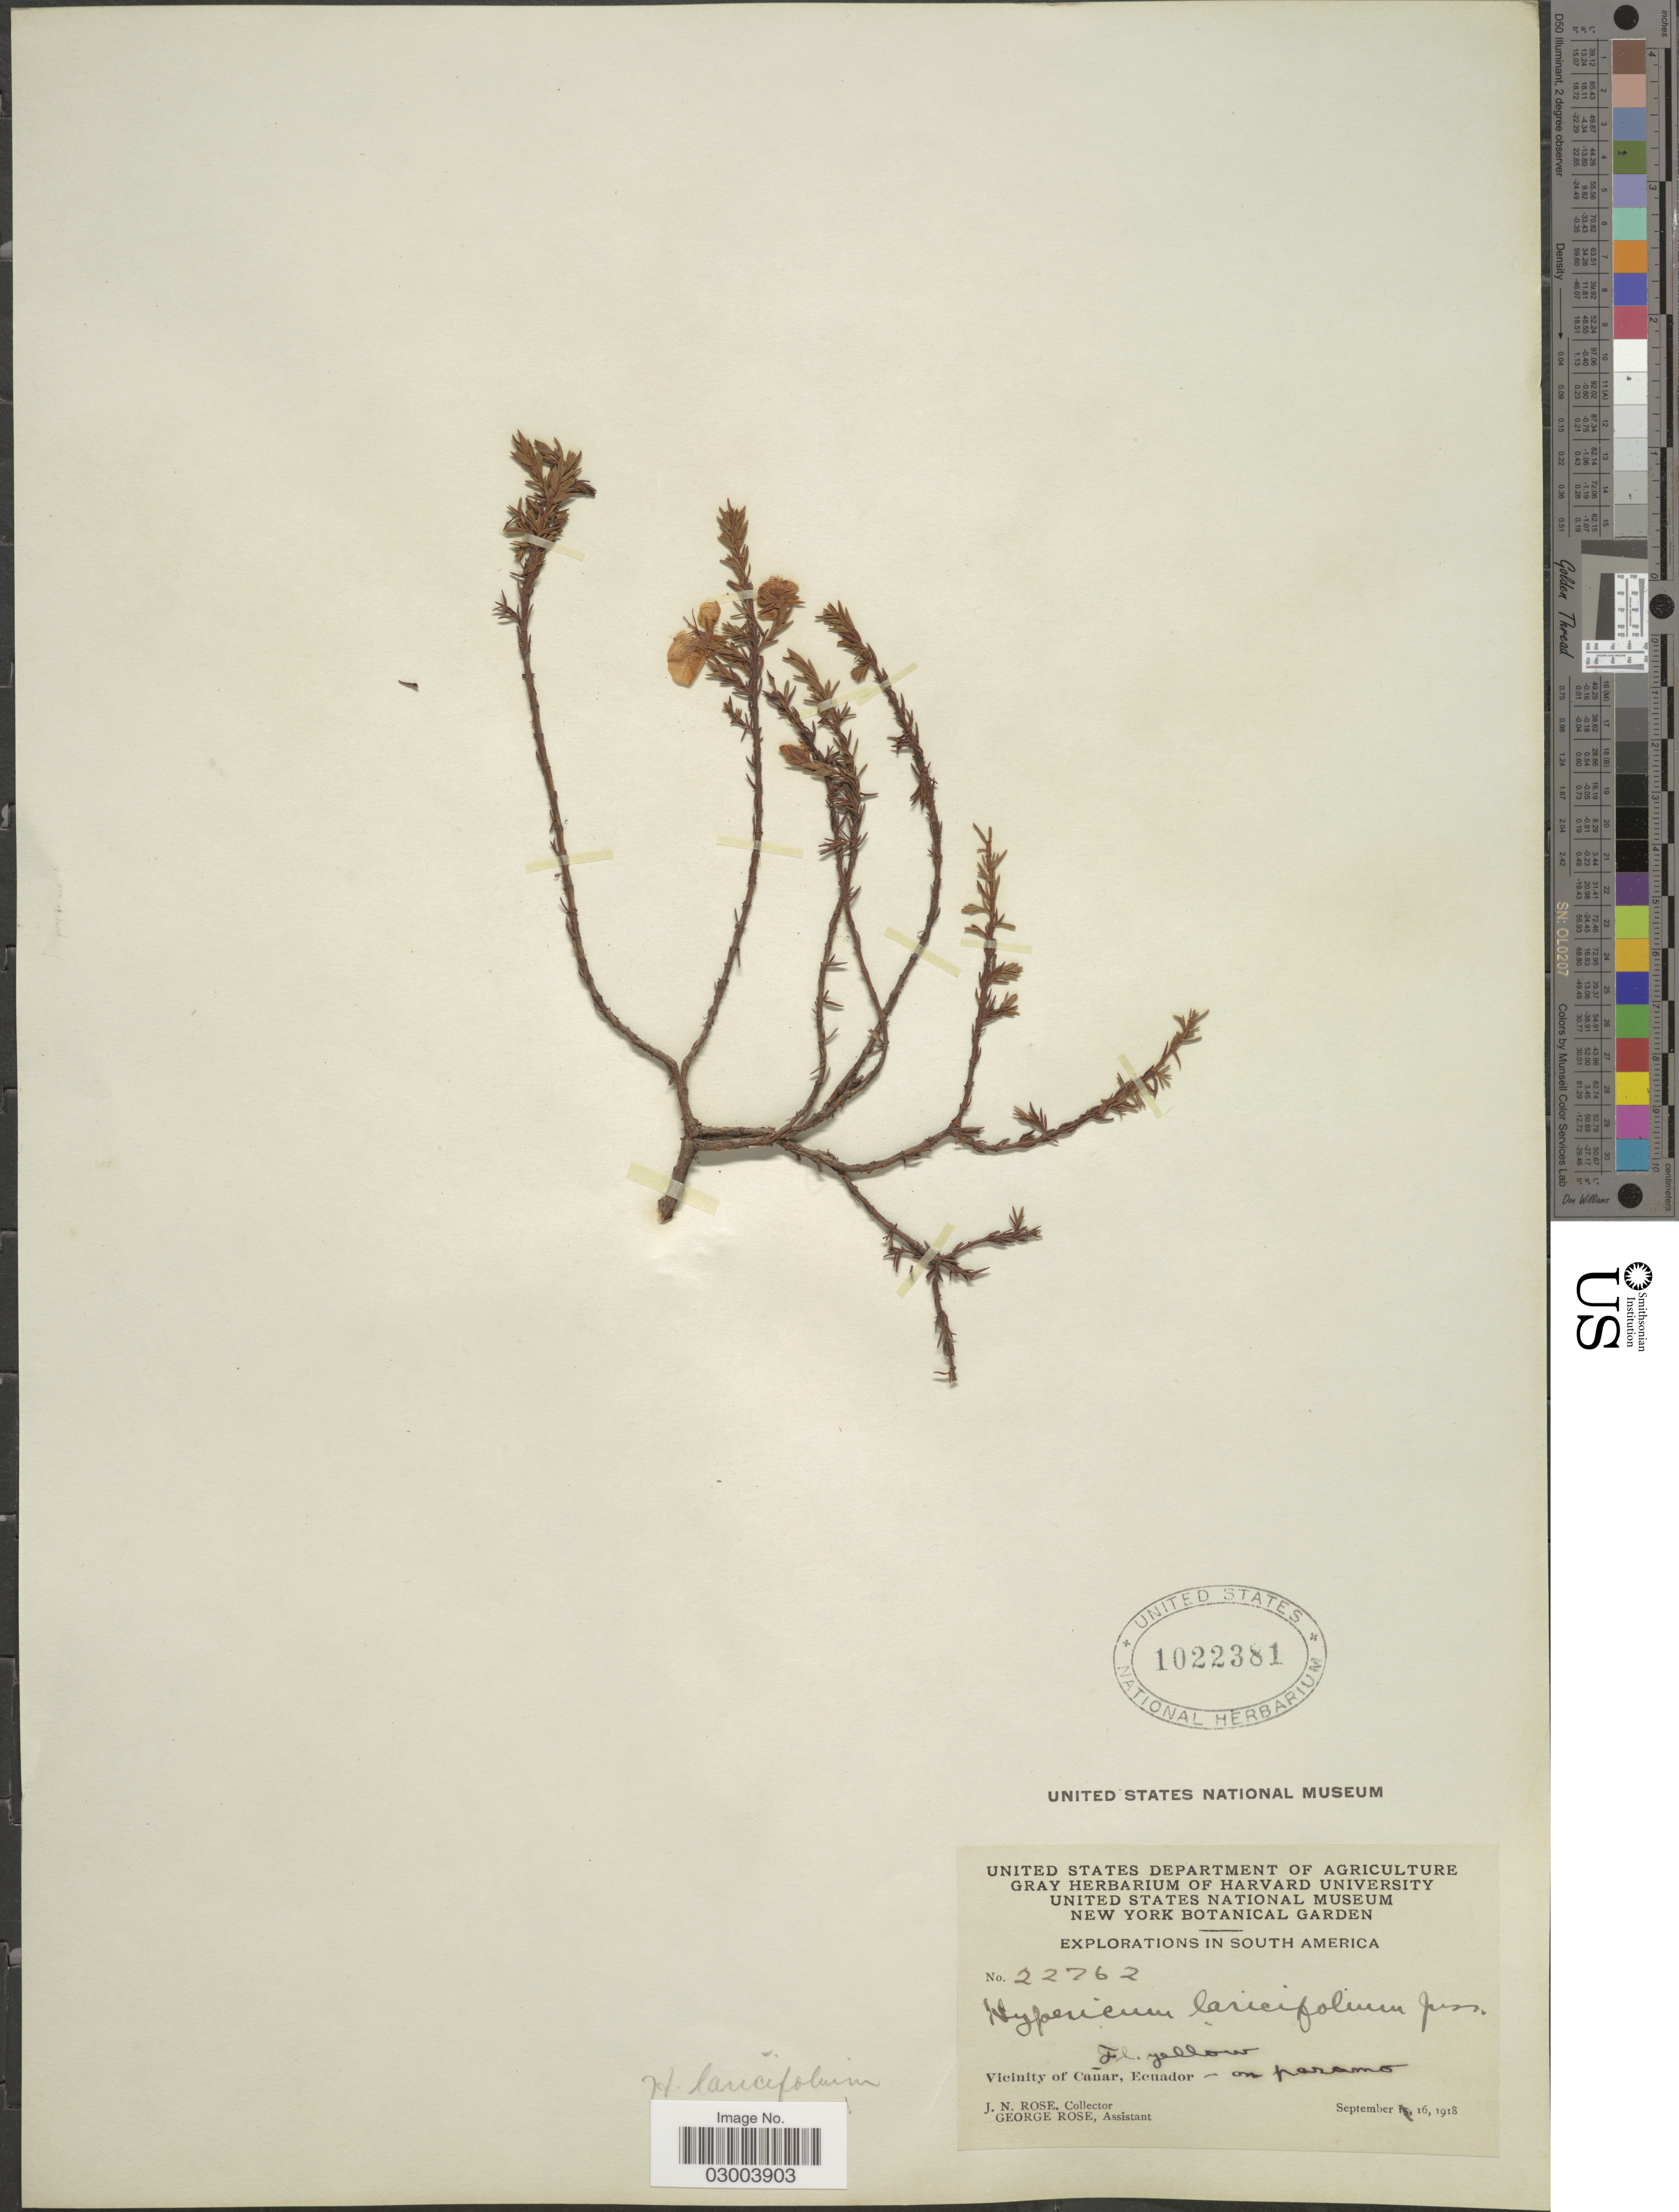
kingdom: Plantae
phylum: Tracheophyta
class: Magnoliopsida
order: Malpighiales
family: Hypericaceae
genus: Hypericum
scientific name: Hypericum laricifolium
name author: Juss.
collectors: J. N. Rose & G. Rose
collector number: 22762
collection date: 1918-09-16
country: Ecuador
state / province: Cañar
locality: Vicinity of Cañar.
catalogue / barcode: US 1022381